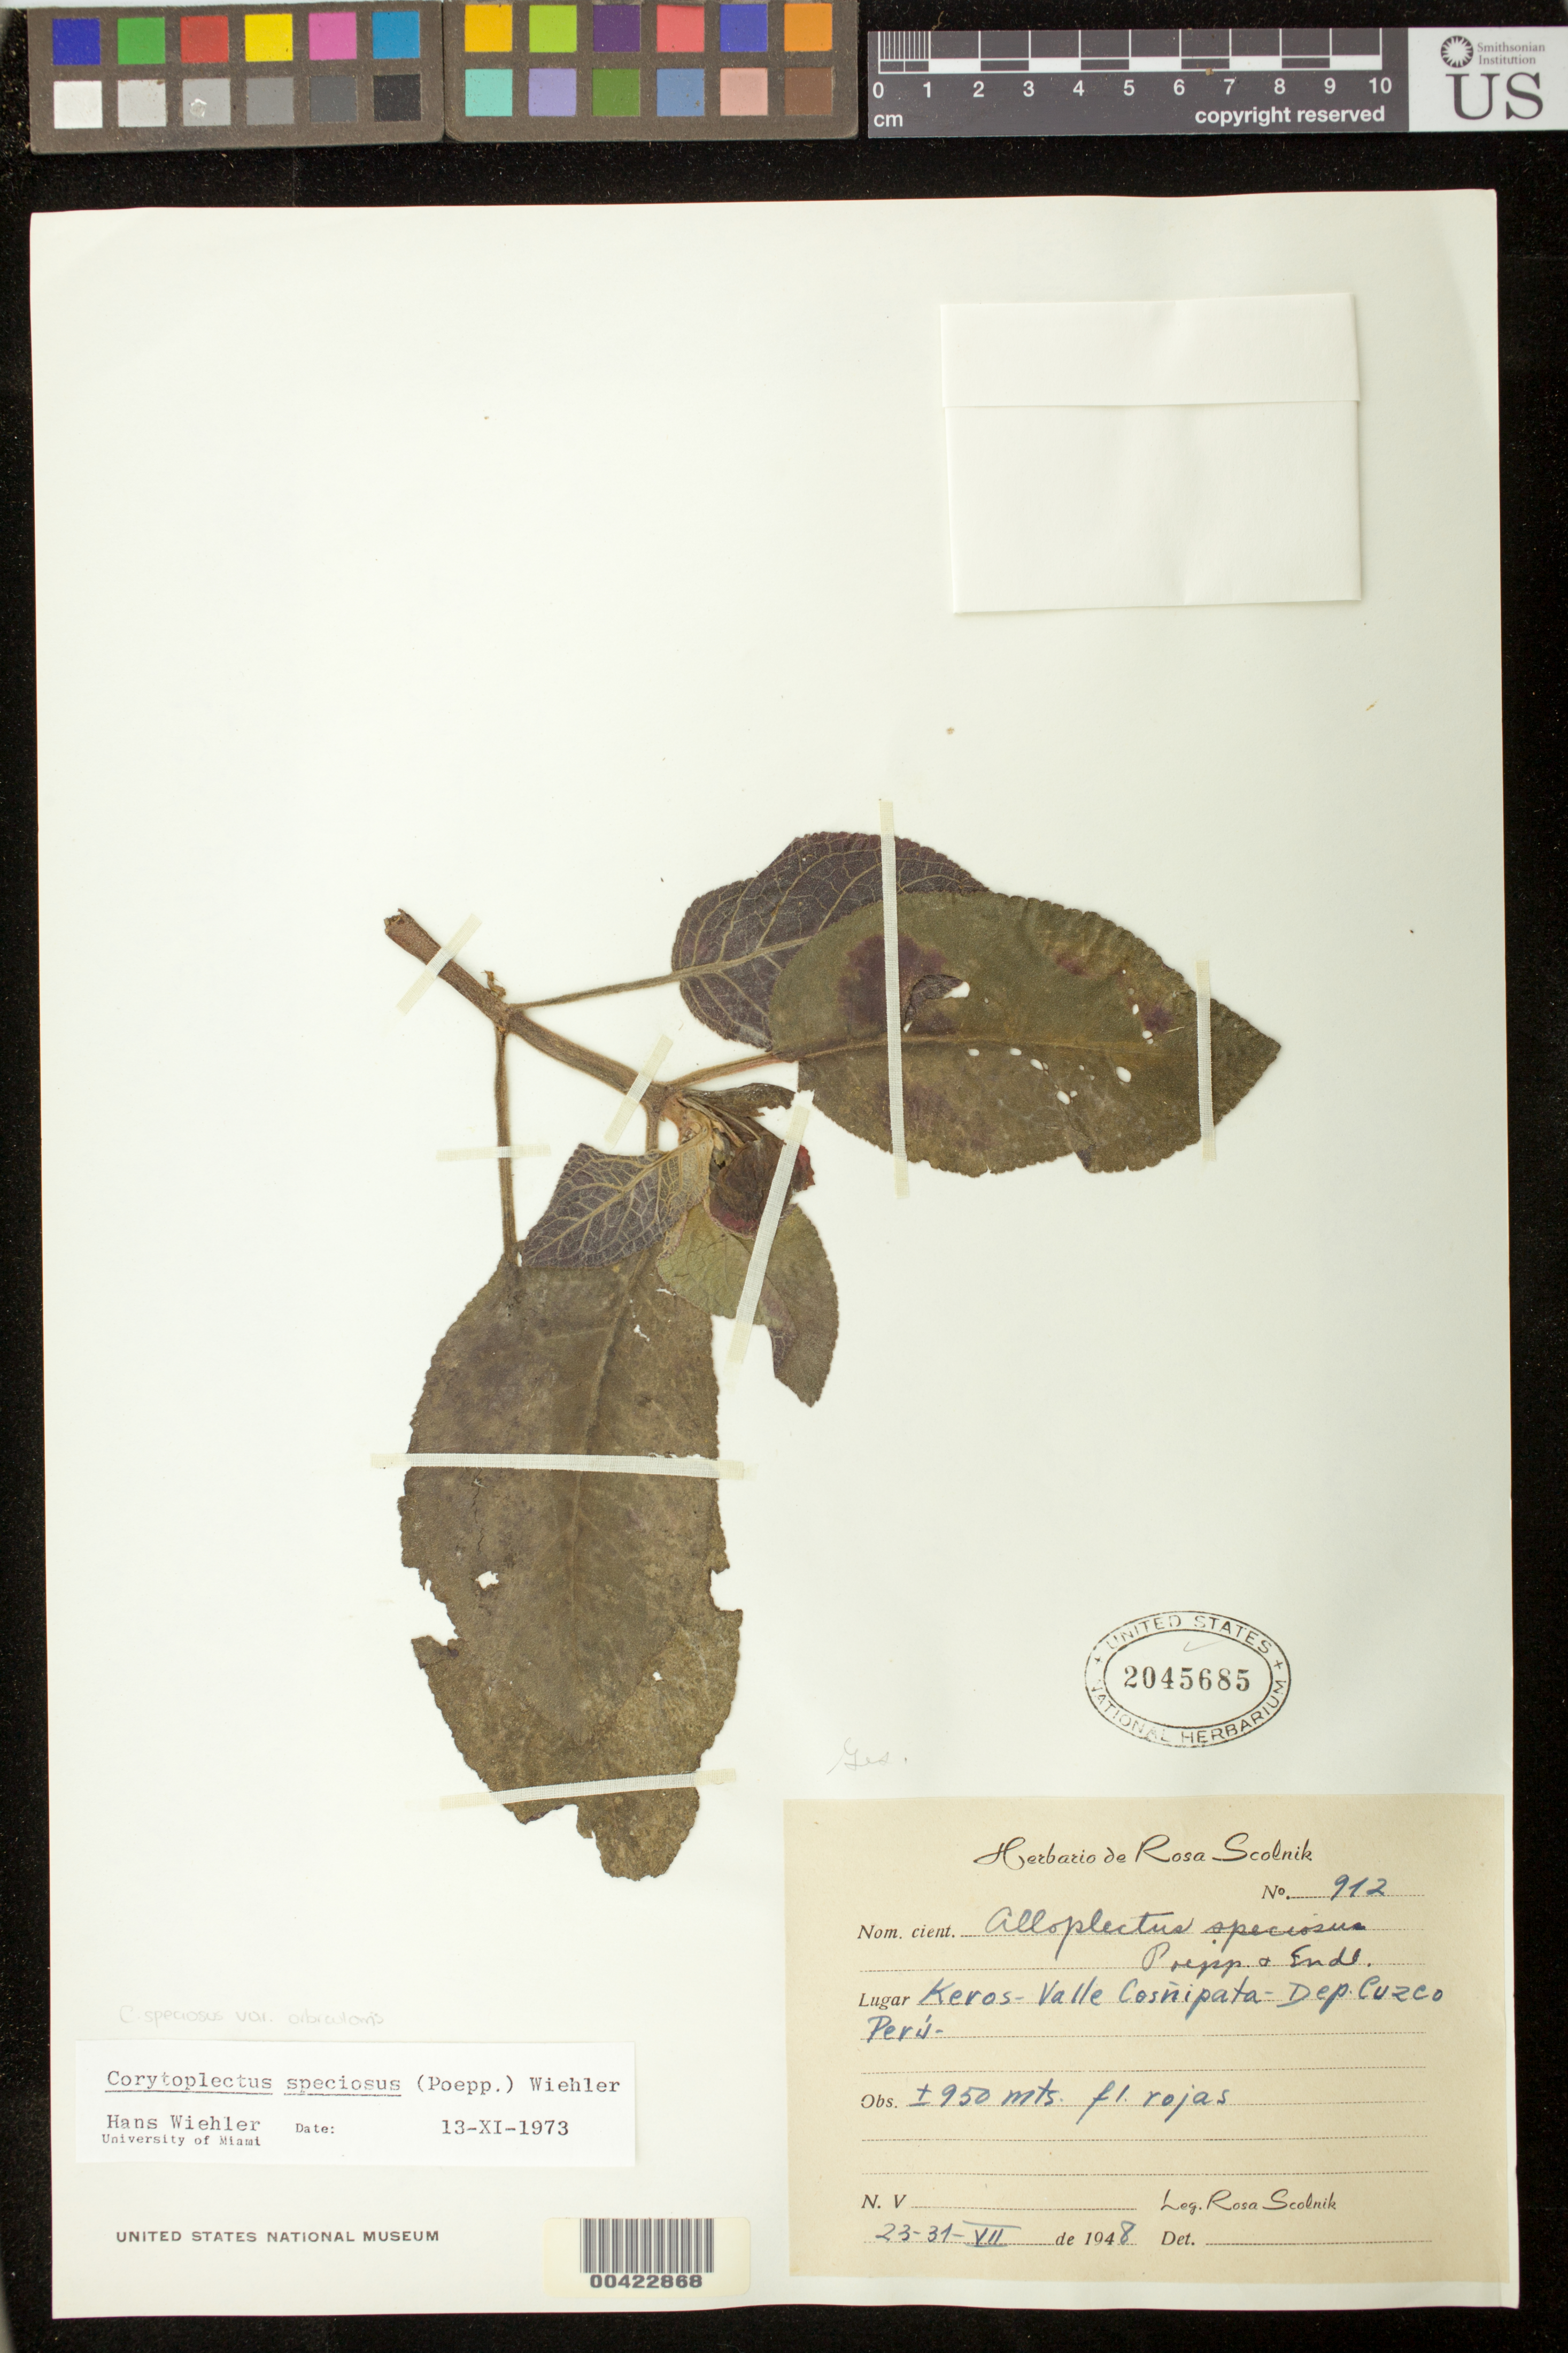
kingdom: Plantae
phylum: Tracheophyta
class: Magnoliopsida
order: Lamiales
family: Gesneriaceae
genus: Corytoplectus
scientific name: Corytoplectus speciosus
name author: (Poepp.) Wiehler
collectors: R. Scolnik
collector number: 912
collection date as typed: Jul 1948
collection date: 1948-07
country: Peru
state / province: Cusco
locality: Kero - Valle Cosnipata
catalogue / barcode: US 2045685